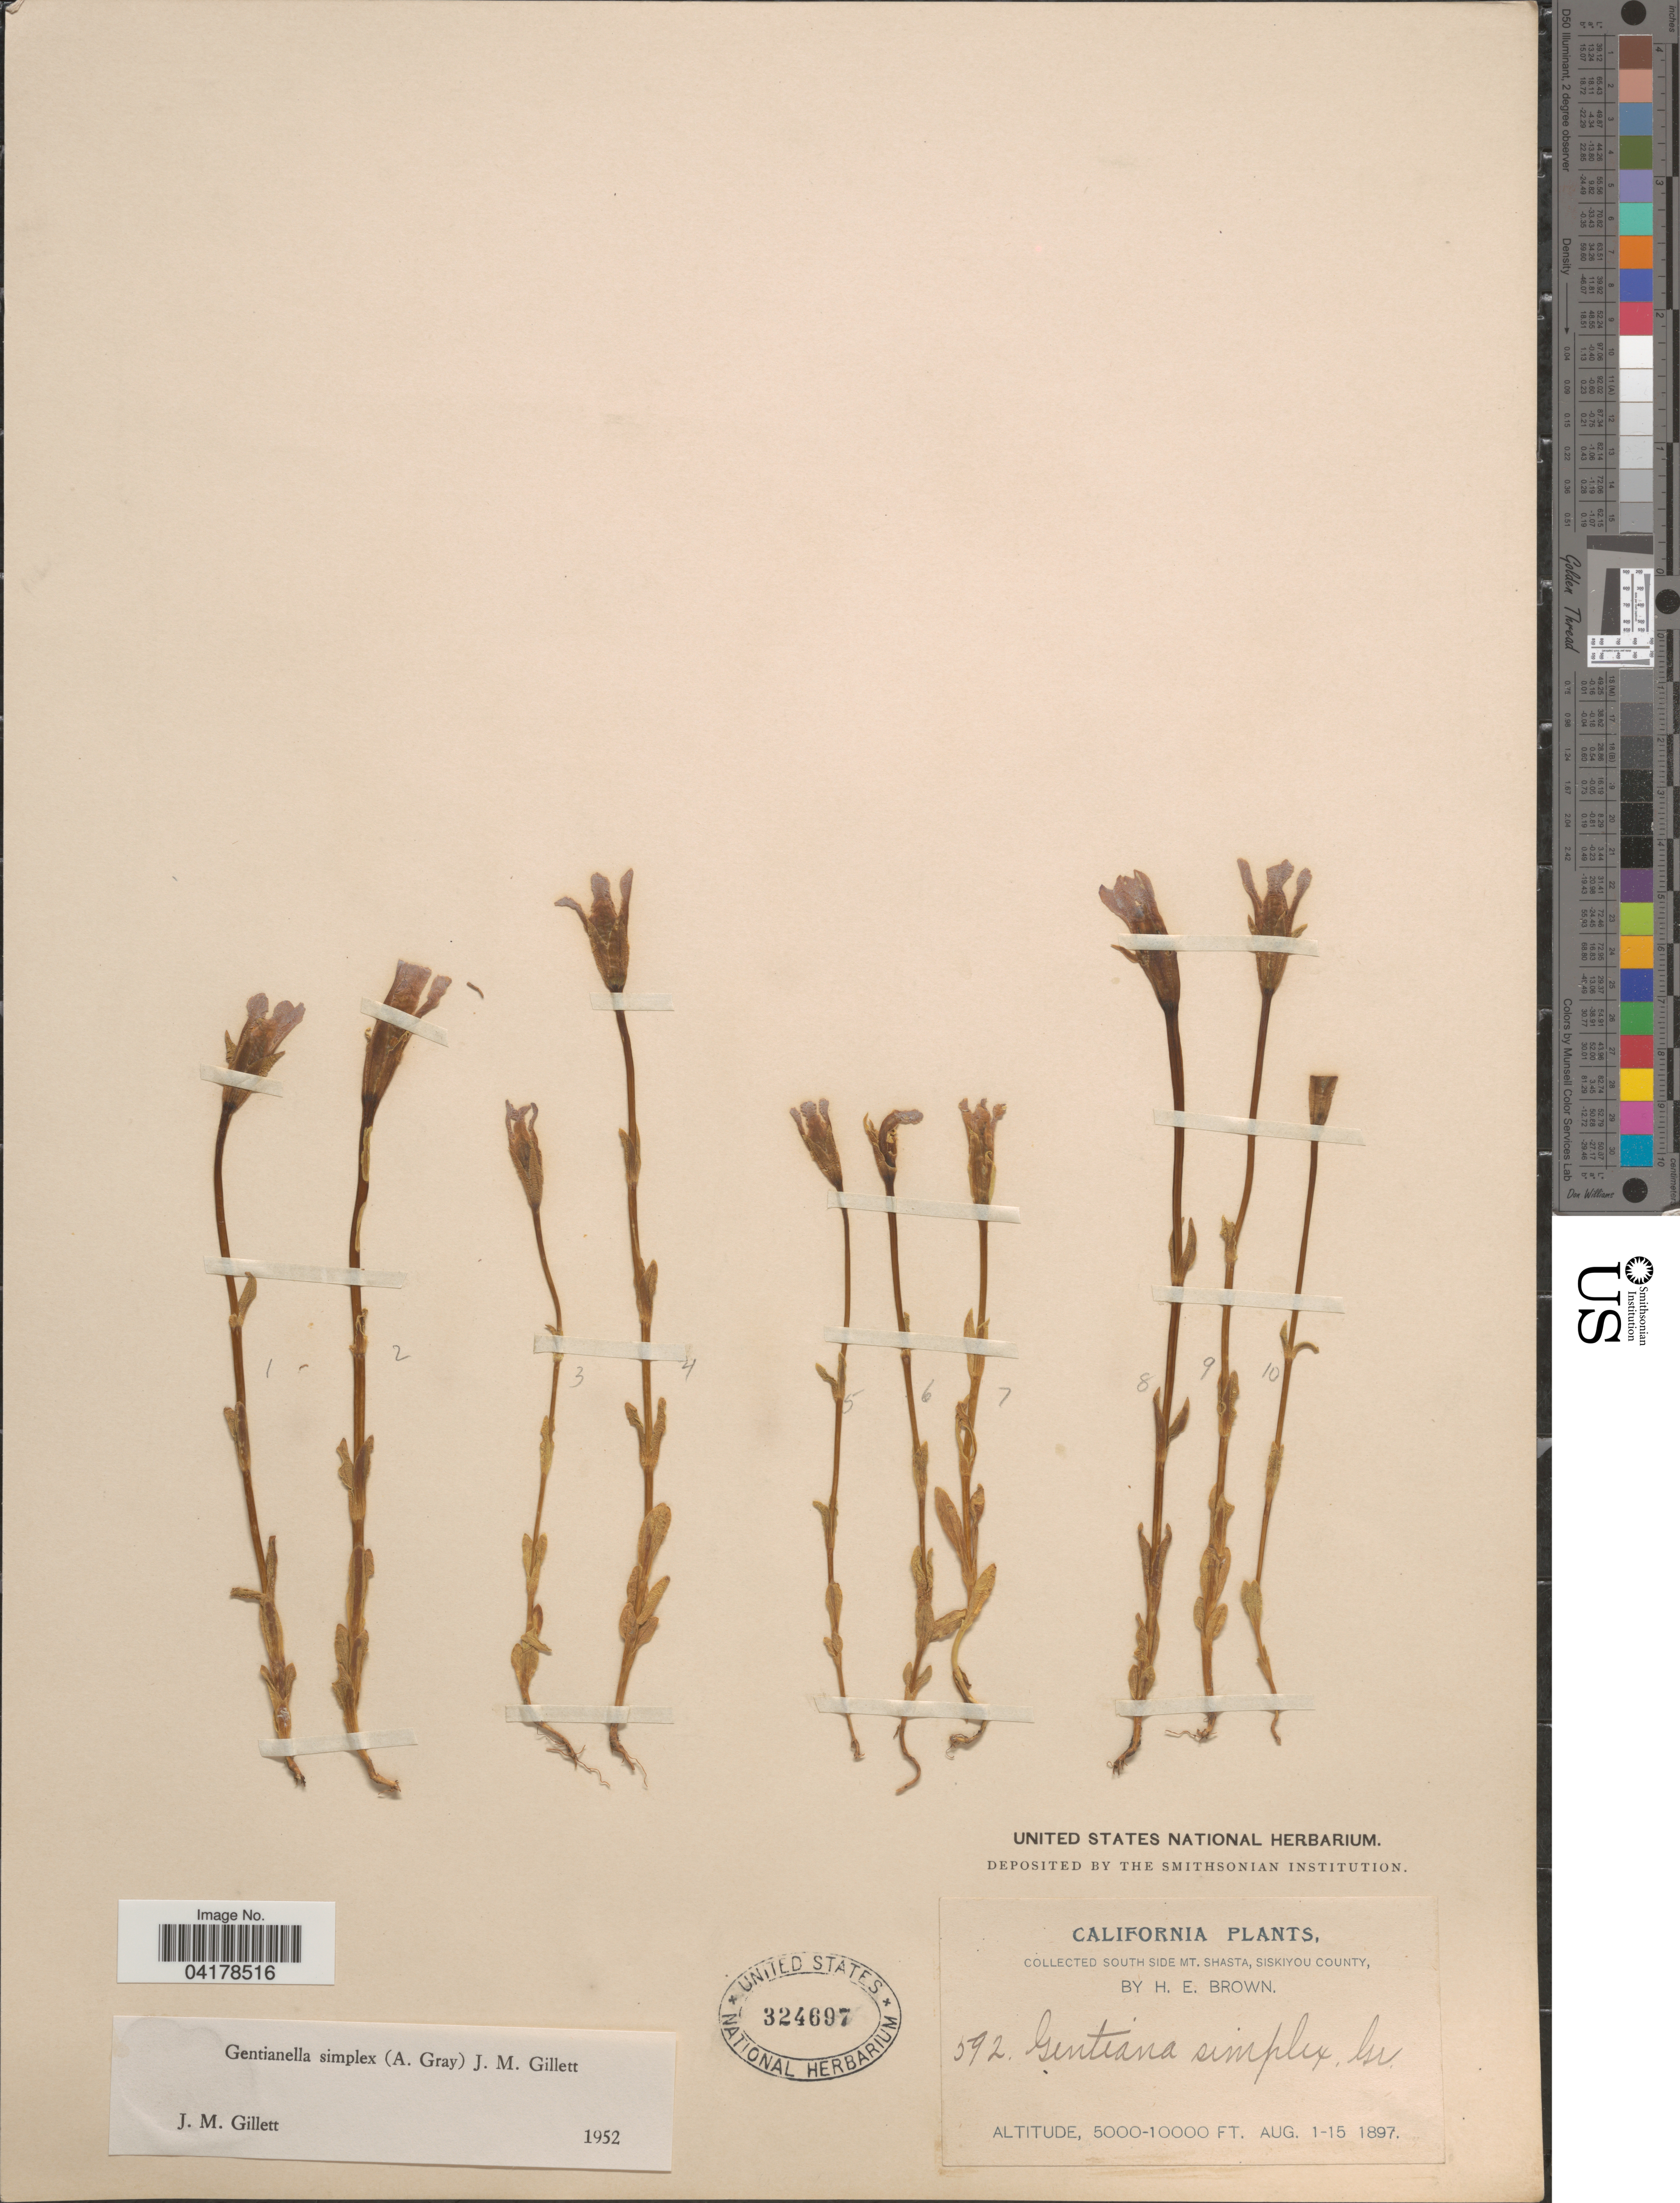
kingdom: Plantae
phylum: Tracheophyta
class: Magnoliopsida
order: Gentianales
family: Gentianaceae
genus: Gentianella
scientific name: Gentianella simplex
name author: (A. Gray) J.M. Gillett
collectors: H. E. Brown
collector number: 592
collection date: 1897-08-01/1897-08-15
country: United States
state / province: California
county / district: Siskiyou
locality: South side Mt. Shasta, Siskiyou County.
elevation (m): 1524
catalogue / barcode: US 324697